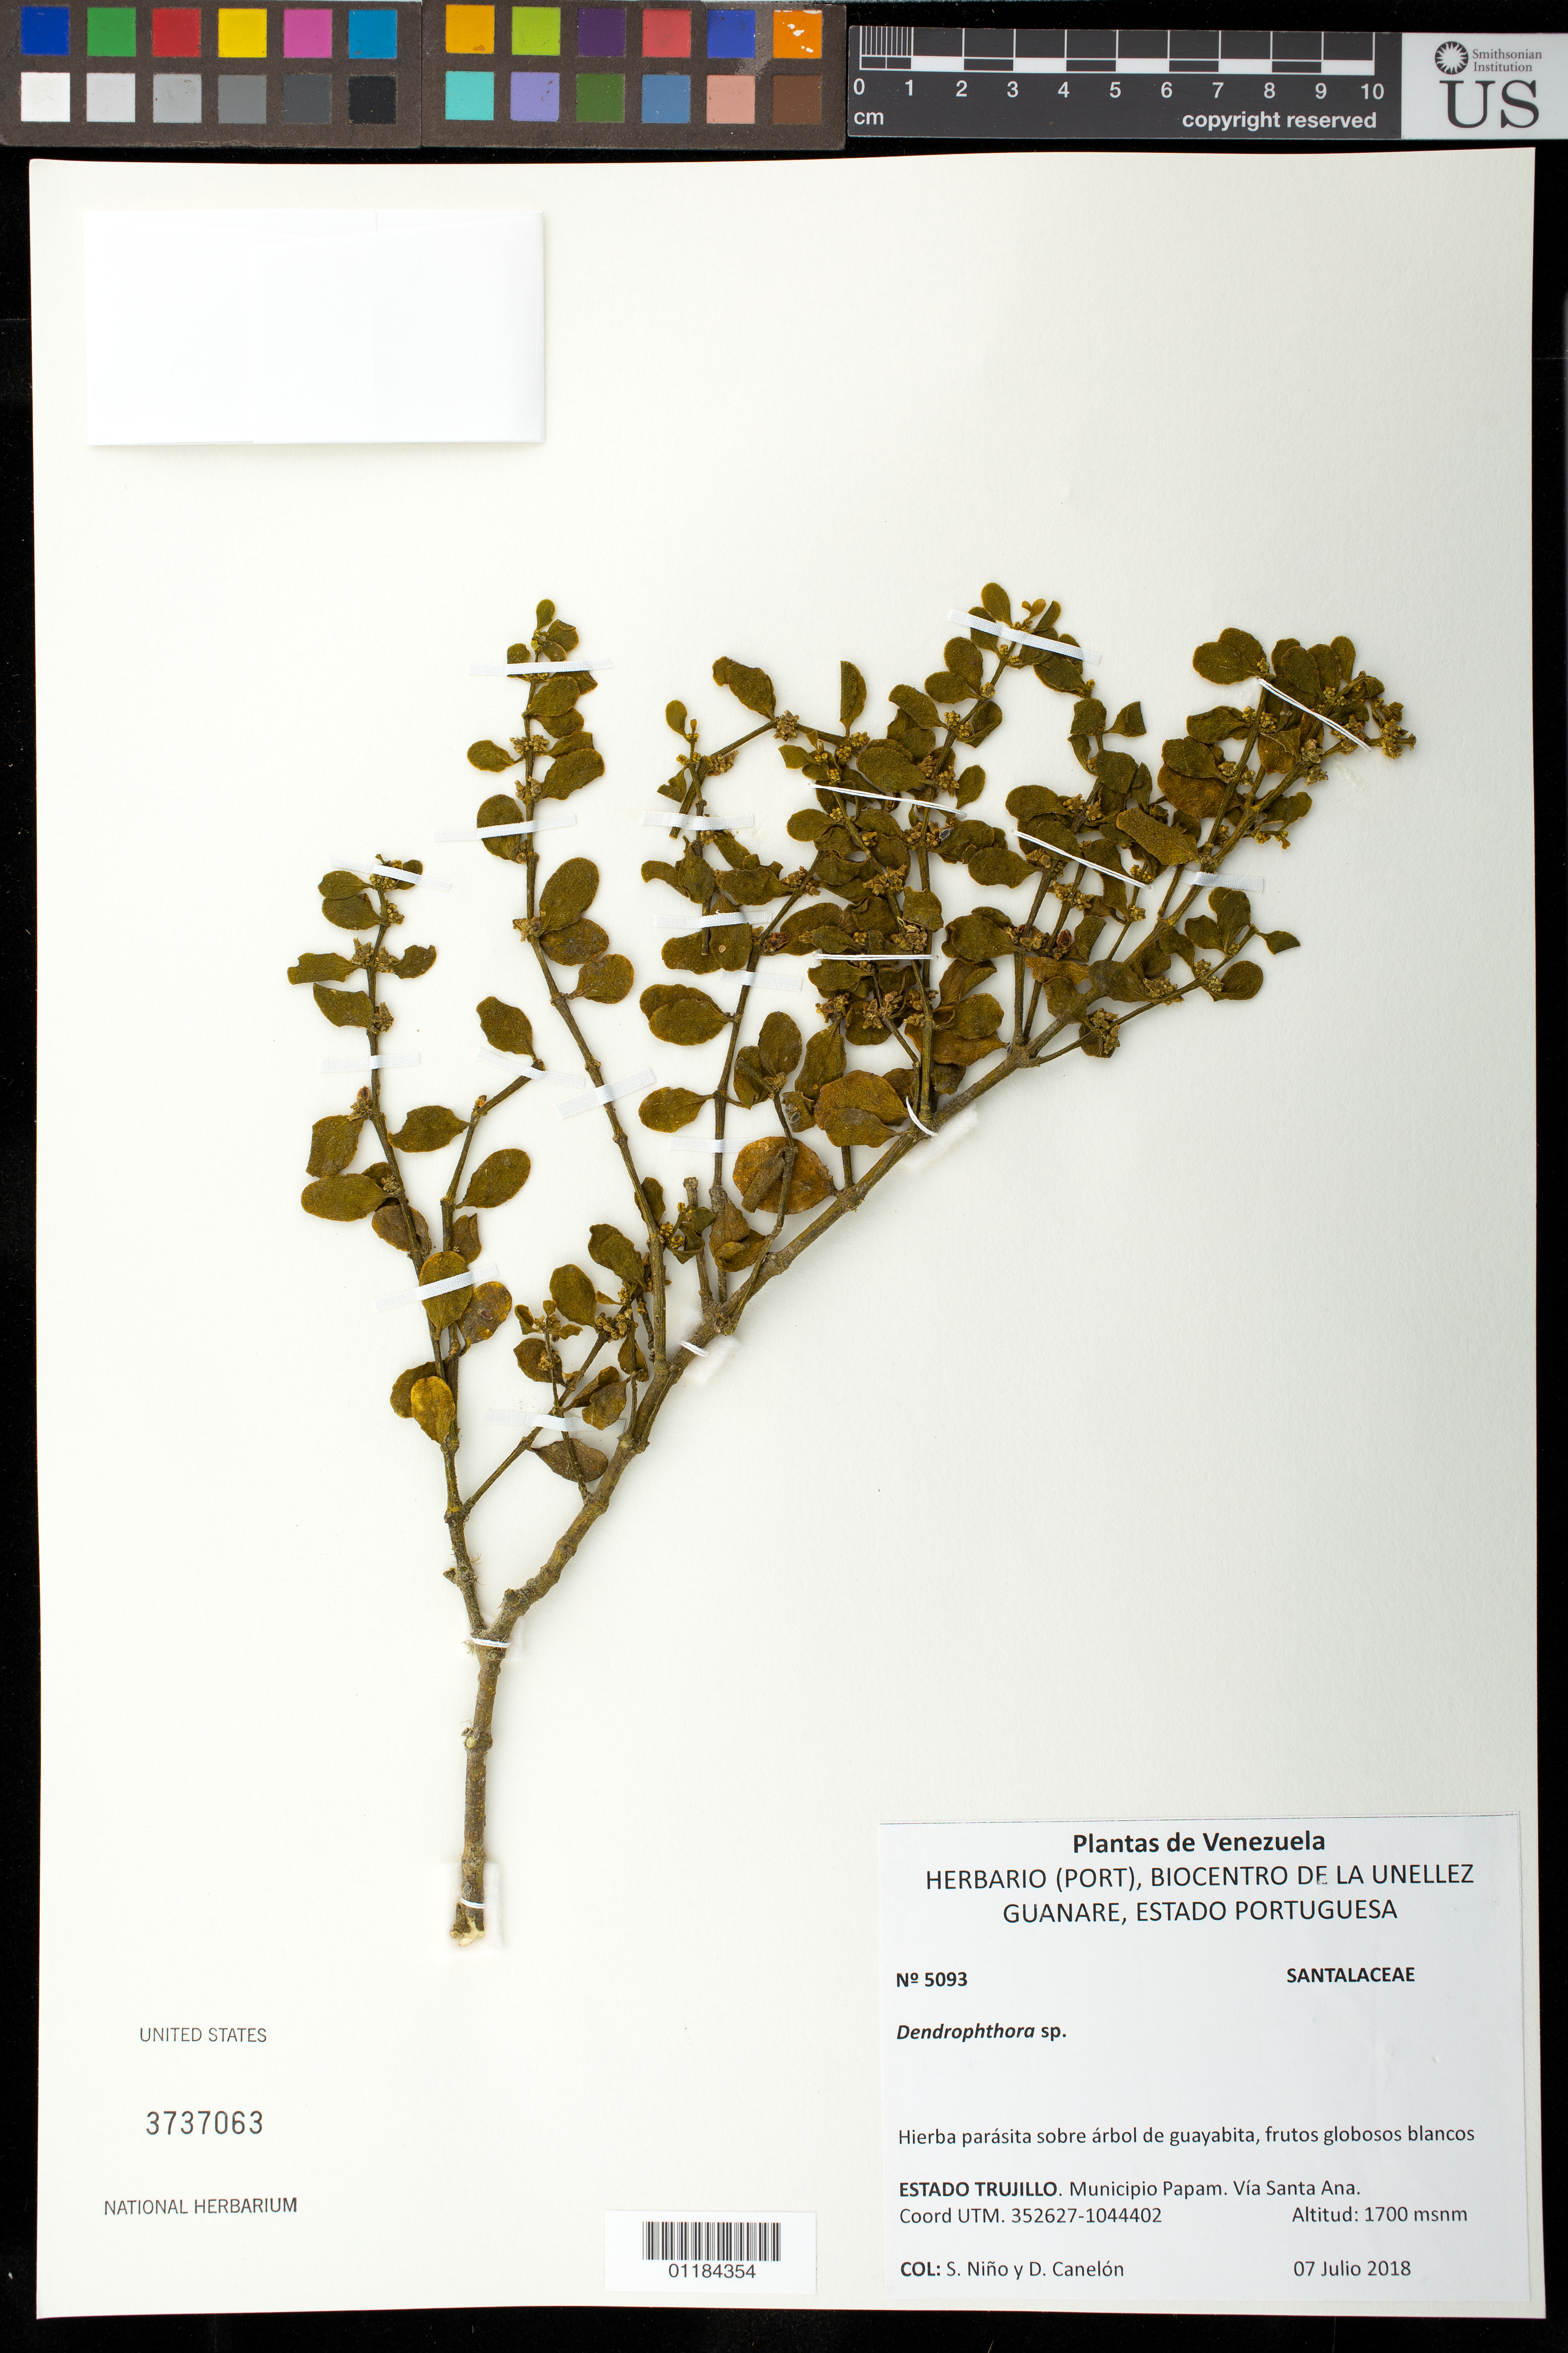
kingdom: Plantae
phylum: Tracheophyta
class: Magnoliopsida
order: Santalales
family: Viscaceae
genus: Dendrophthora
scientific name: Dendrophthora sp.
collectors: S. M. Niño & D. Canelón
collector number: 5093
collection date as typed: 07 Julio 2018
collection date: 2018-07-07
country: Venezuela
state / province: Trujillo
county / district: Papam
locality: Via Santa Ana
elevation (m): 1700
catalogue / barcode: US 3737063